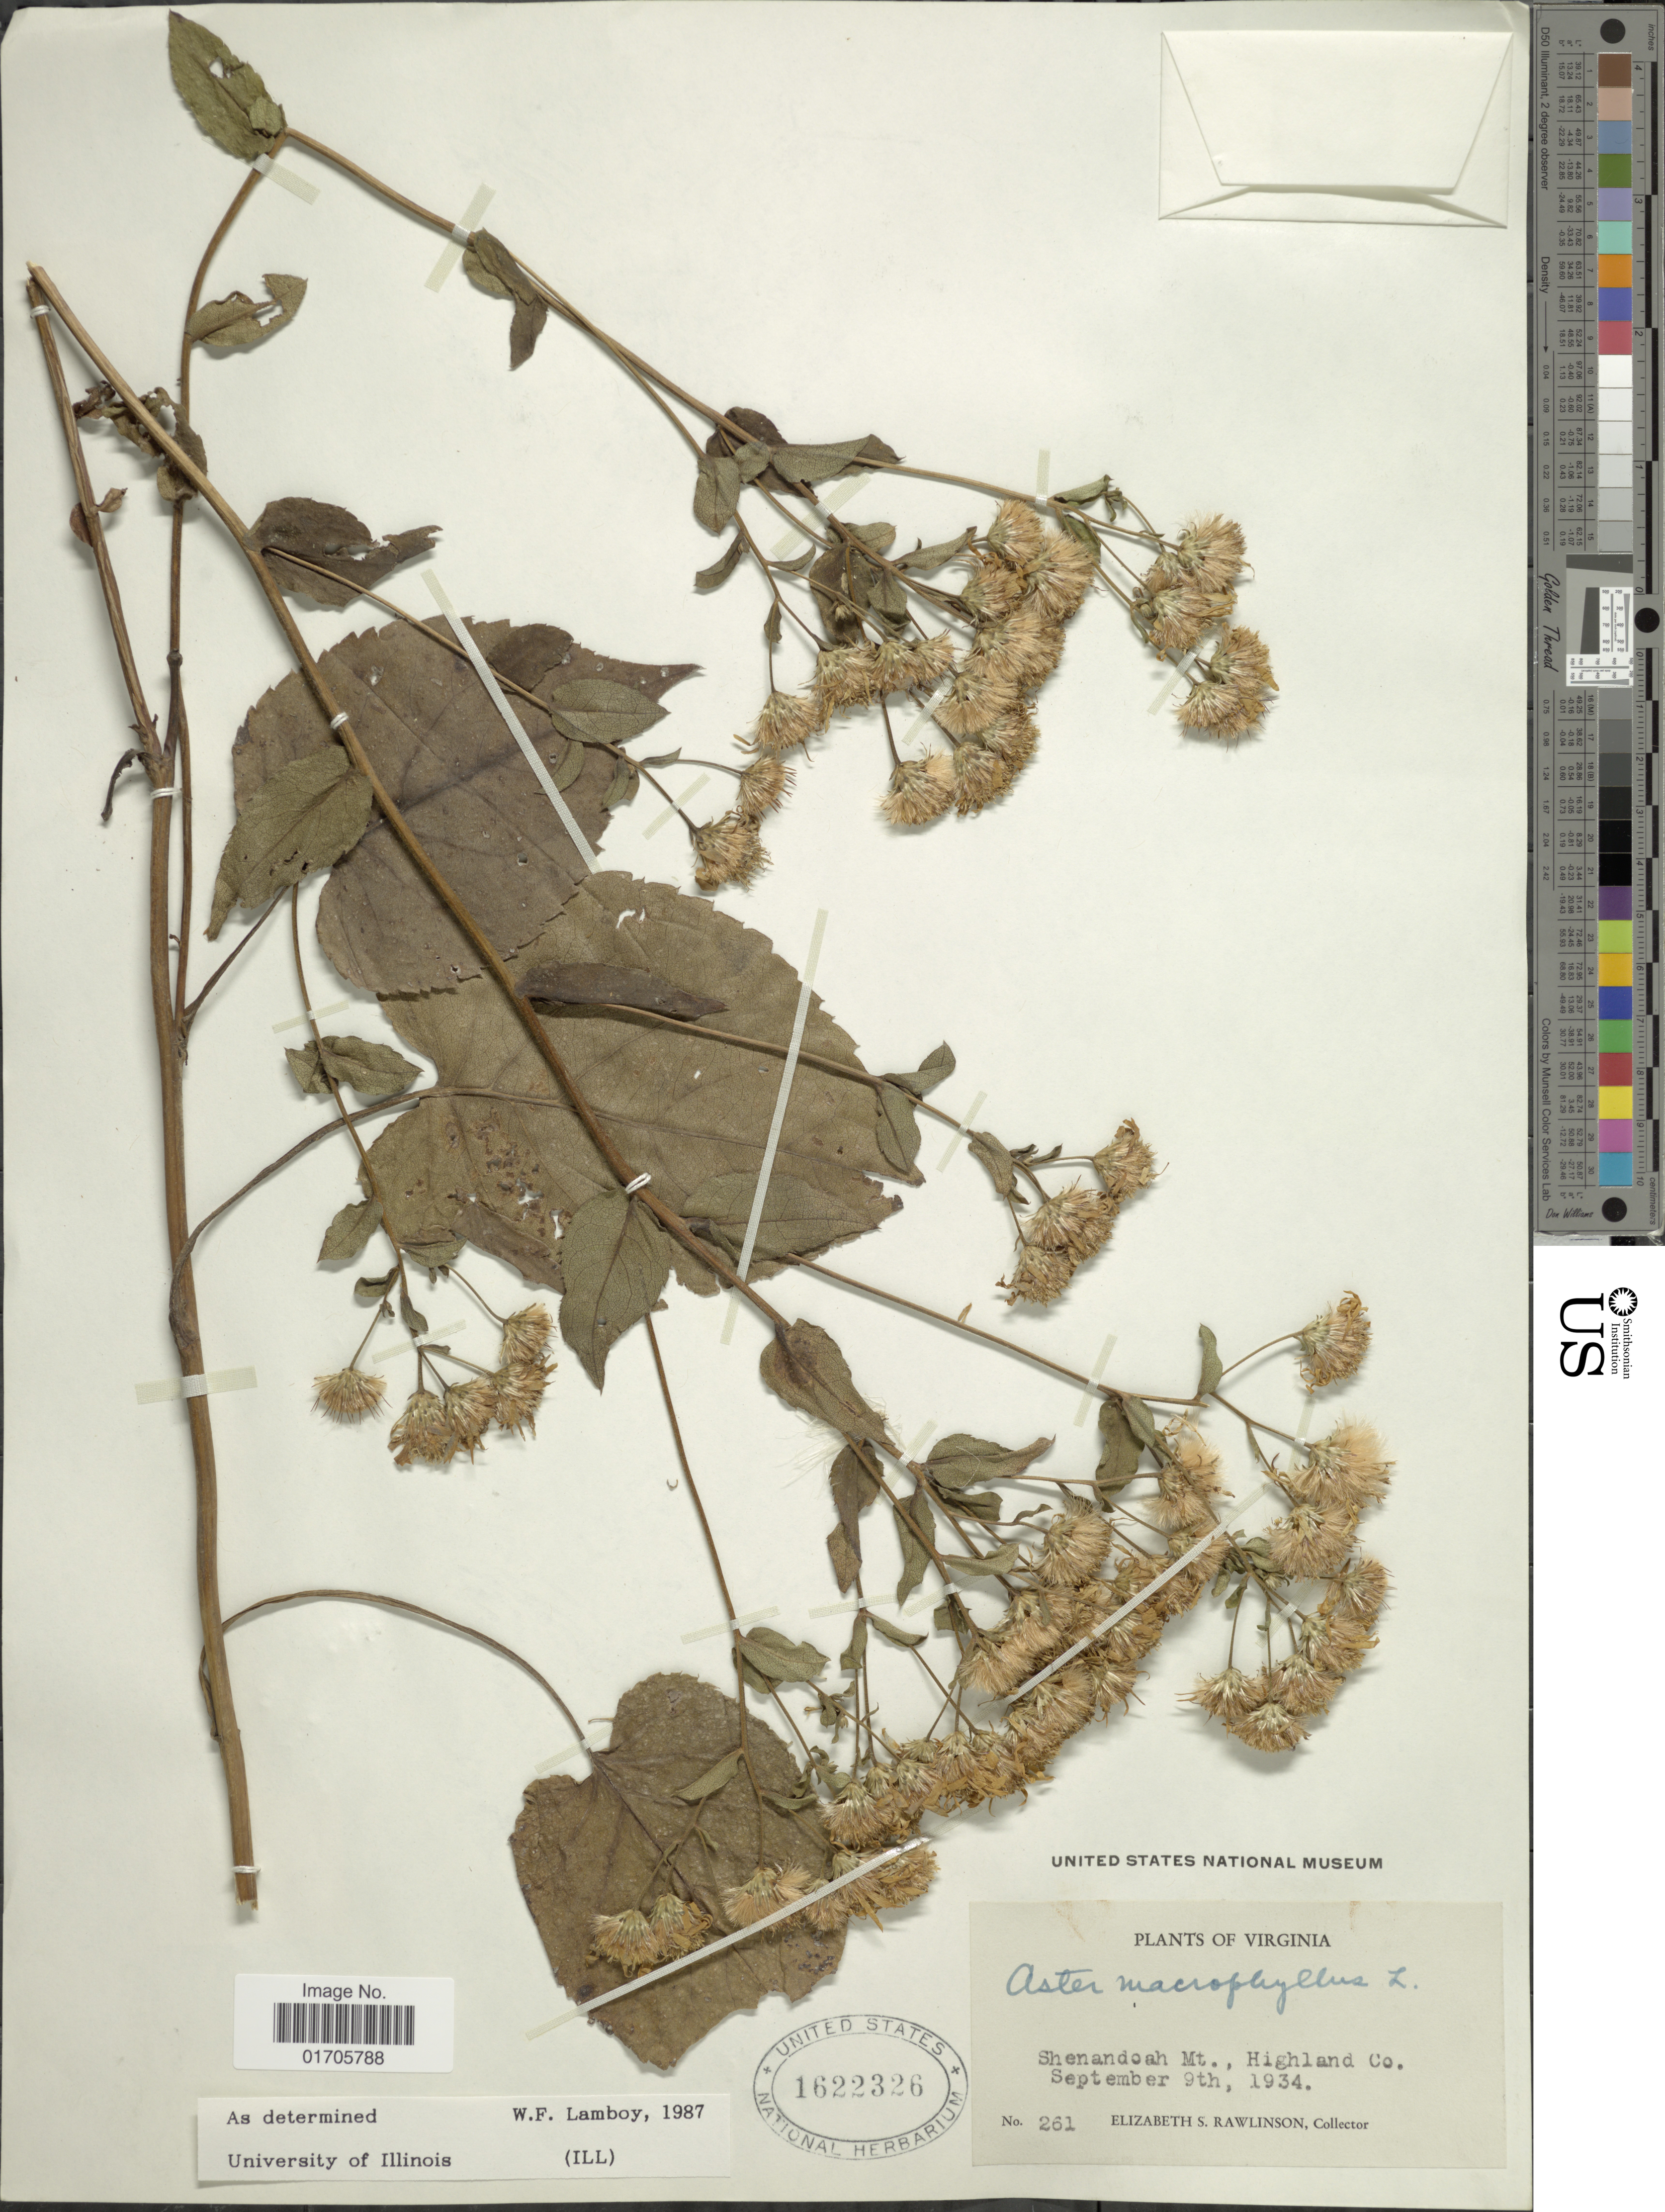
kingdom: Plantae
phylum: Tracheophyta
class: Magnoliopsida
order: Asterales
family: Asteraceae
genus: Eurybia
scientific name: Eurybia macrophylla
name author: (L.) Cass.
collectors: E. S. Rawlinson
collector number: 261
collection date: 1934-09-09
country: United States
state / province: Virginia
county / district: Highland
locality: Virginia. Shenandoah Mt., Highland Co.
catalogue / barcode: US 1622326